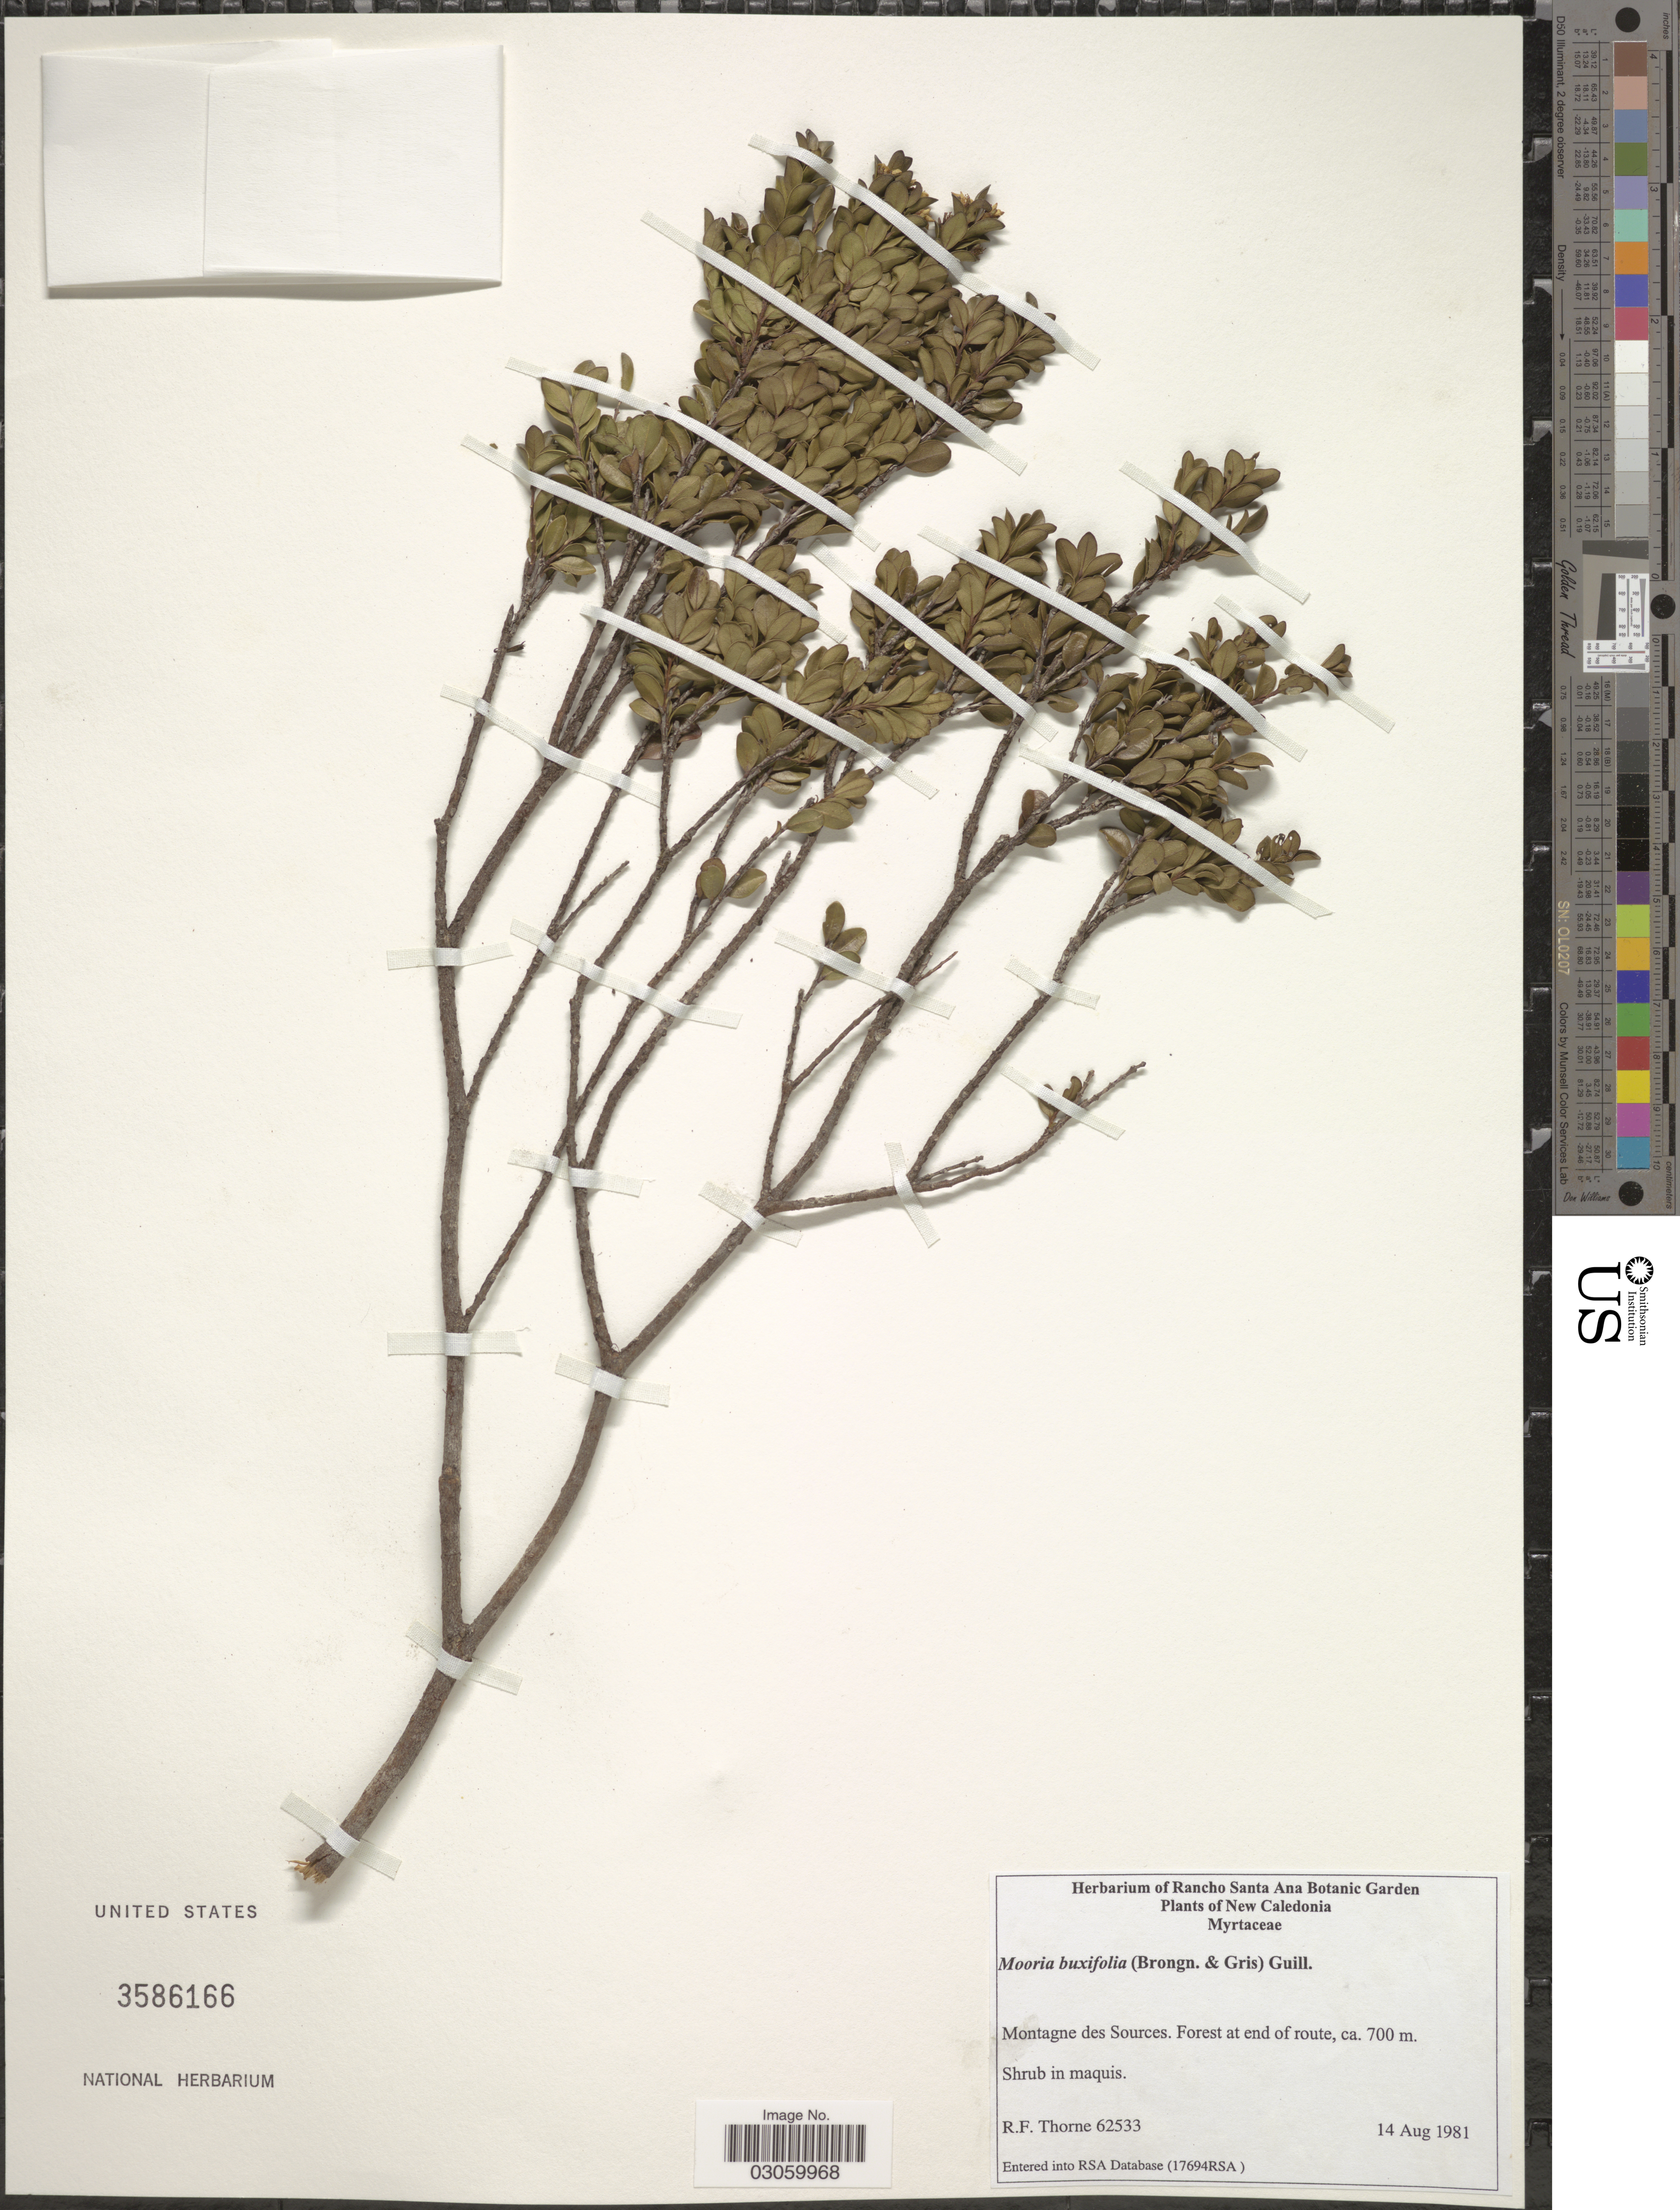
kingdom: Plantae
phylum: Tracheophyta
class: Magnoliopsida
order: Myrtales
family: Myrtaceae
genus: Cloezia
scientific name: Cloezia buxifolia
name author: Brongn. & Gris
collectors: R. Thorne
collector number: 62533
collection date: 1981-08-14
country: New Caledonia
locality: Montagne des Sources. Forest end of route.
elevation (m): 700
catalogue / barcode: US 3586166